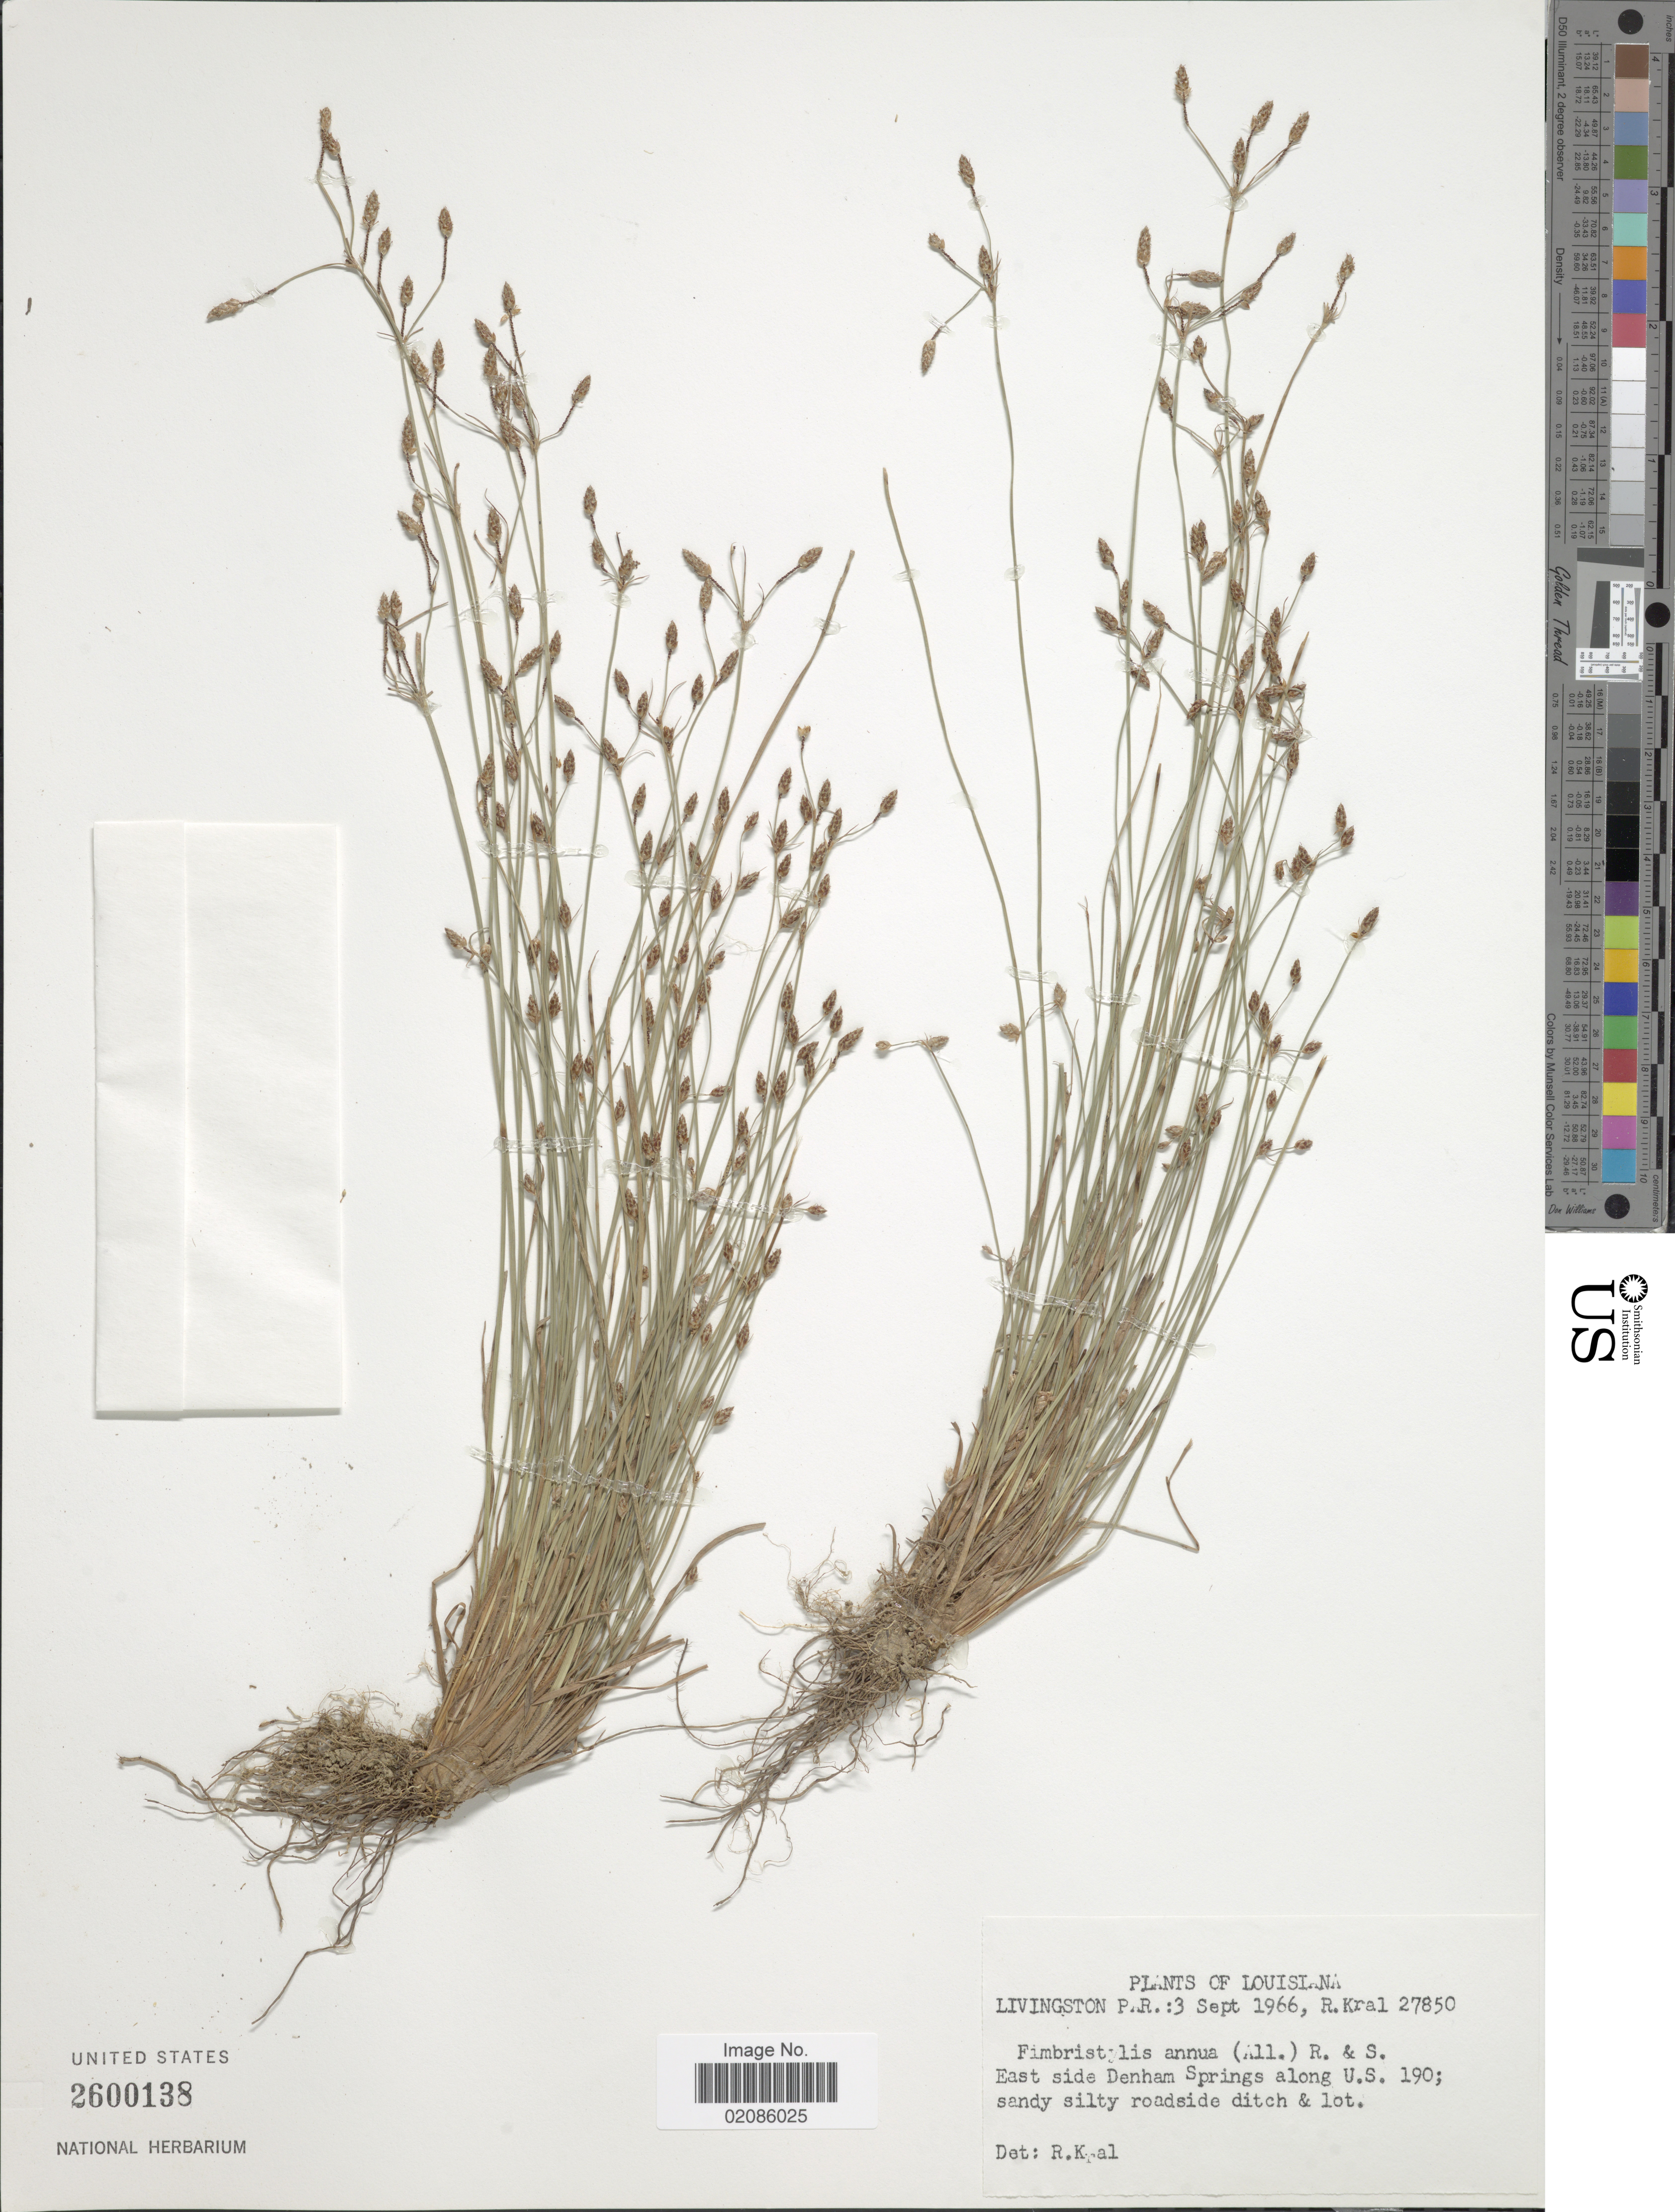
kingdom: Plantae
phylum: Tracheophyta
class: Liliopsida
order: Poales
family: Cyperaceae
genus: Fimbristylis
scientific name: Fimbristylis annua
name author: (All.) Roem. & Schult.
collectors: R. Kral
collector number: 27850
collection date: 1966-09-03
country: United States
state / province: Louisiana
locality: Livingston Par. East side Denham Springs along U.S. 190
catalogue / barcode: US 2600138